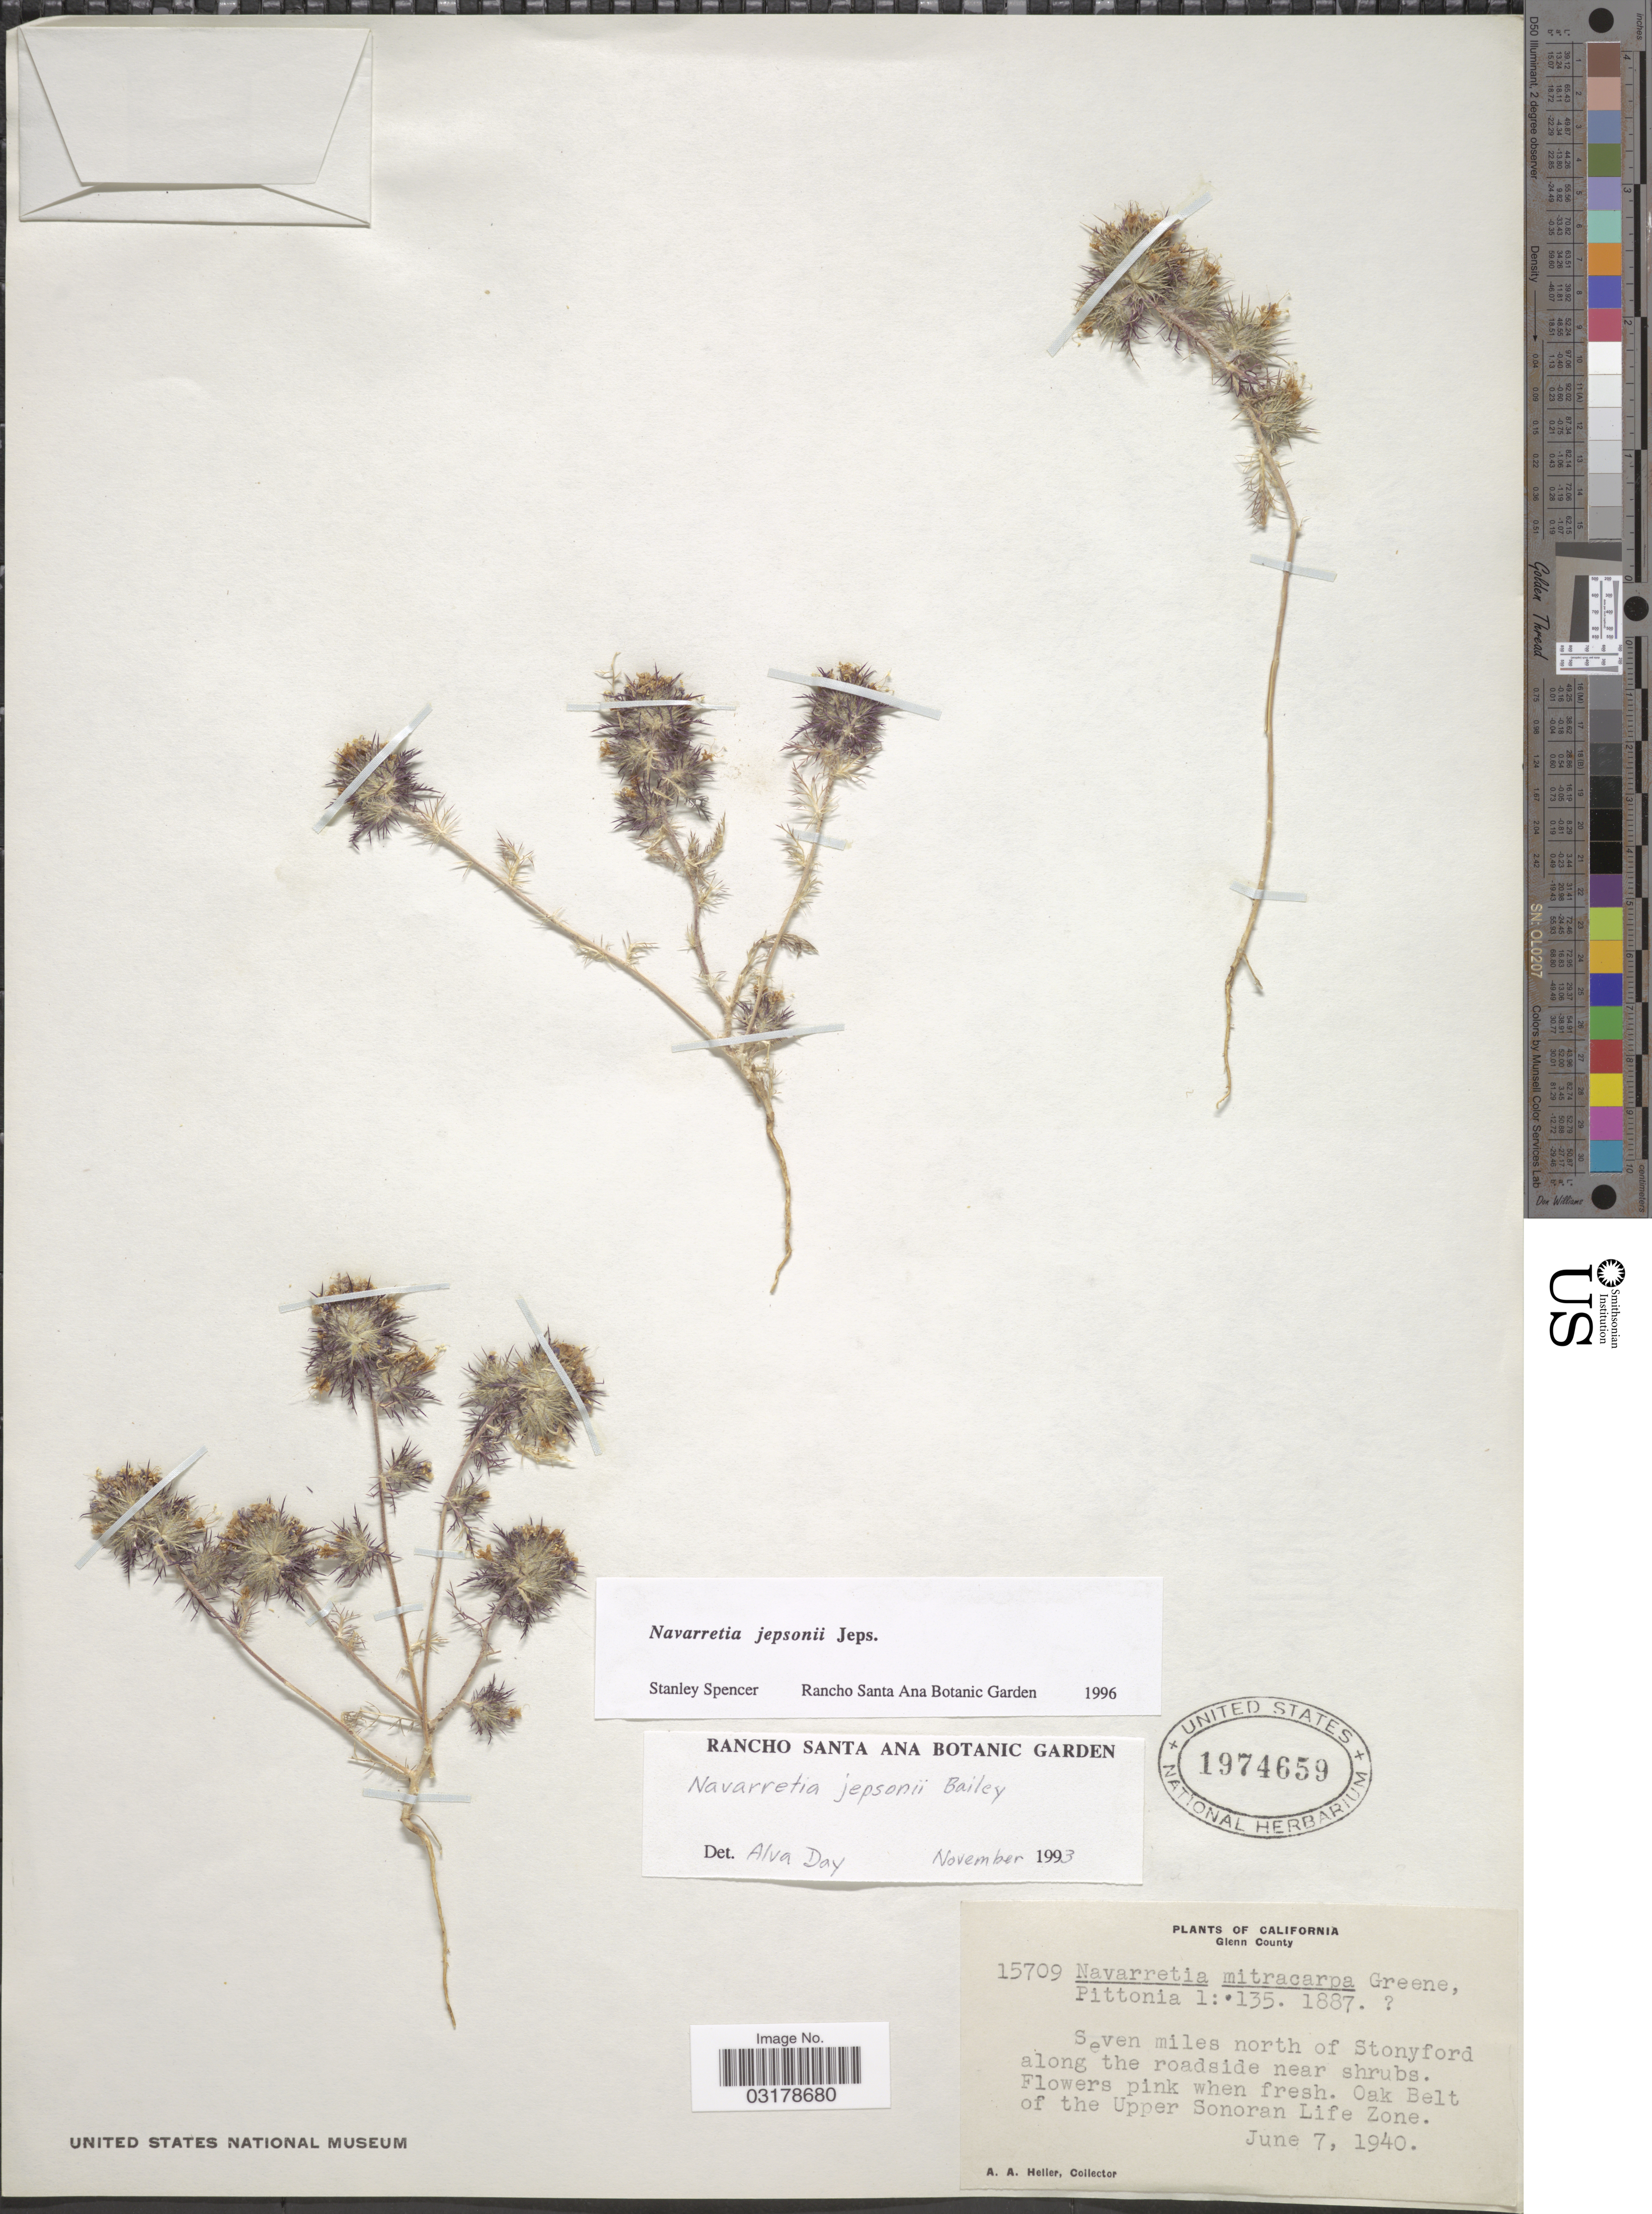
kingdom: Plantae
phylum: Tracheophyta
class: Magnoliopsida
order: Ericales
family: Polemoniaceae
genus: Navarretia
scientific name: Navarretia jepsonii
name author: V. L. Bailey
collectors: A. A. Heller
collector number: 15709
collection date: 1940-06-07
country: United States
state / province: California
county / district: Glenn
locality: Glenn County. Seven miles north of Stonyford along the roadside near shrubs. Oak Belt of the Upper Sonoran Life Zone.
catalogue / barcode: US 1974659